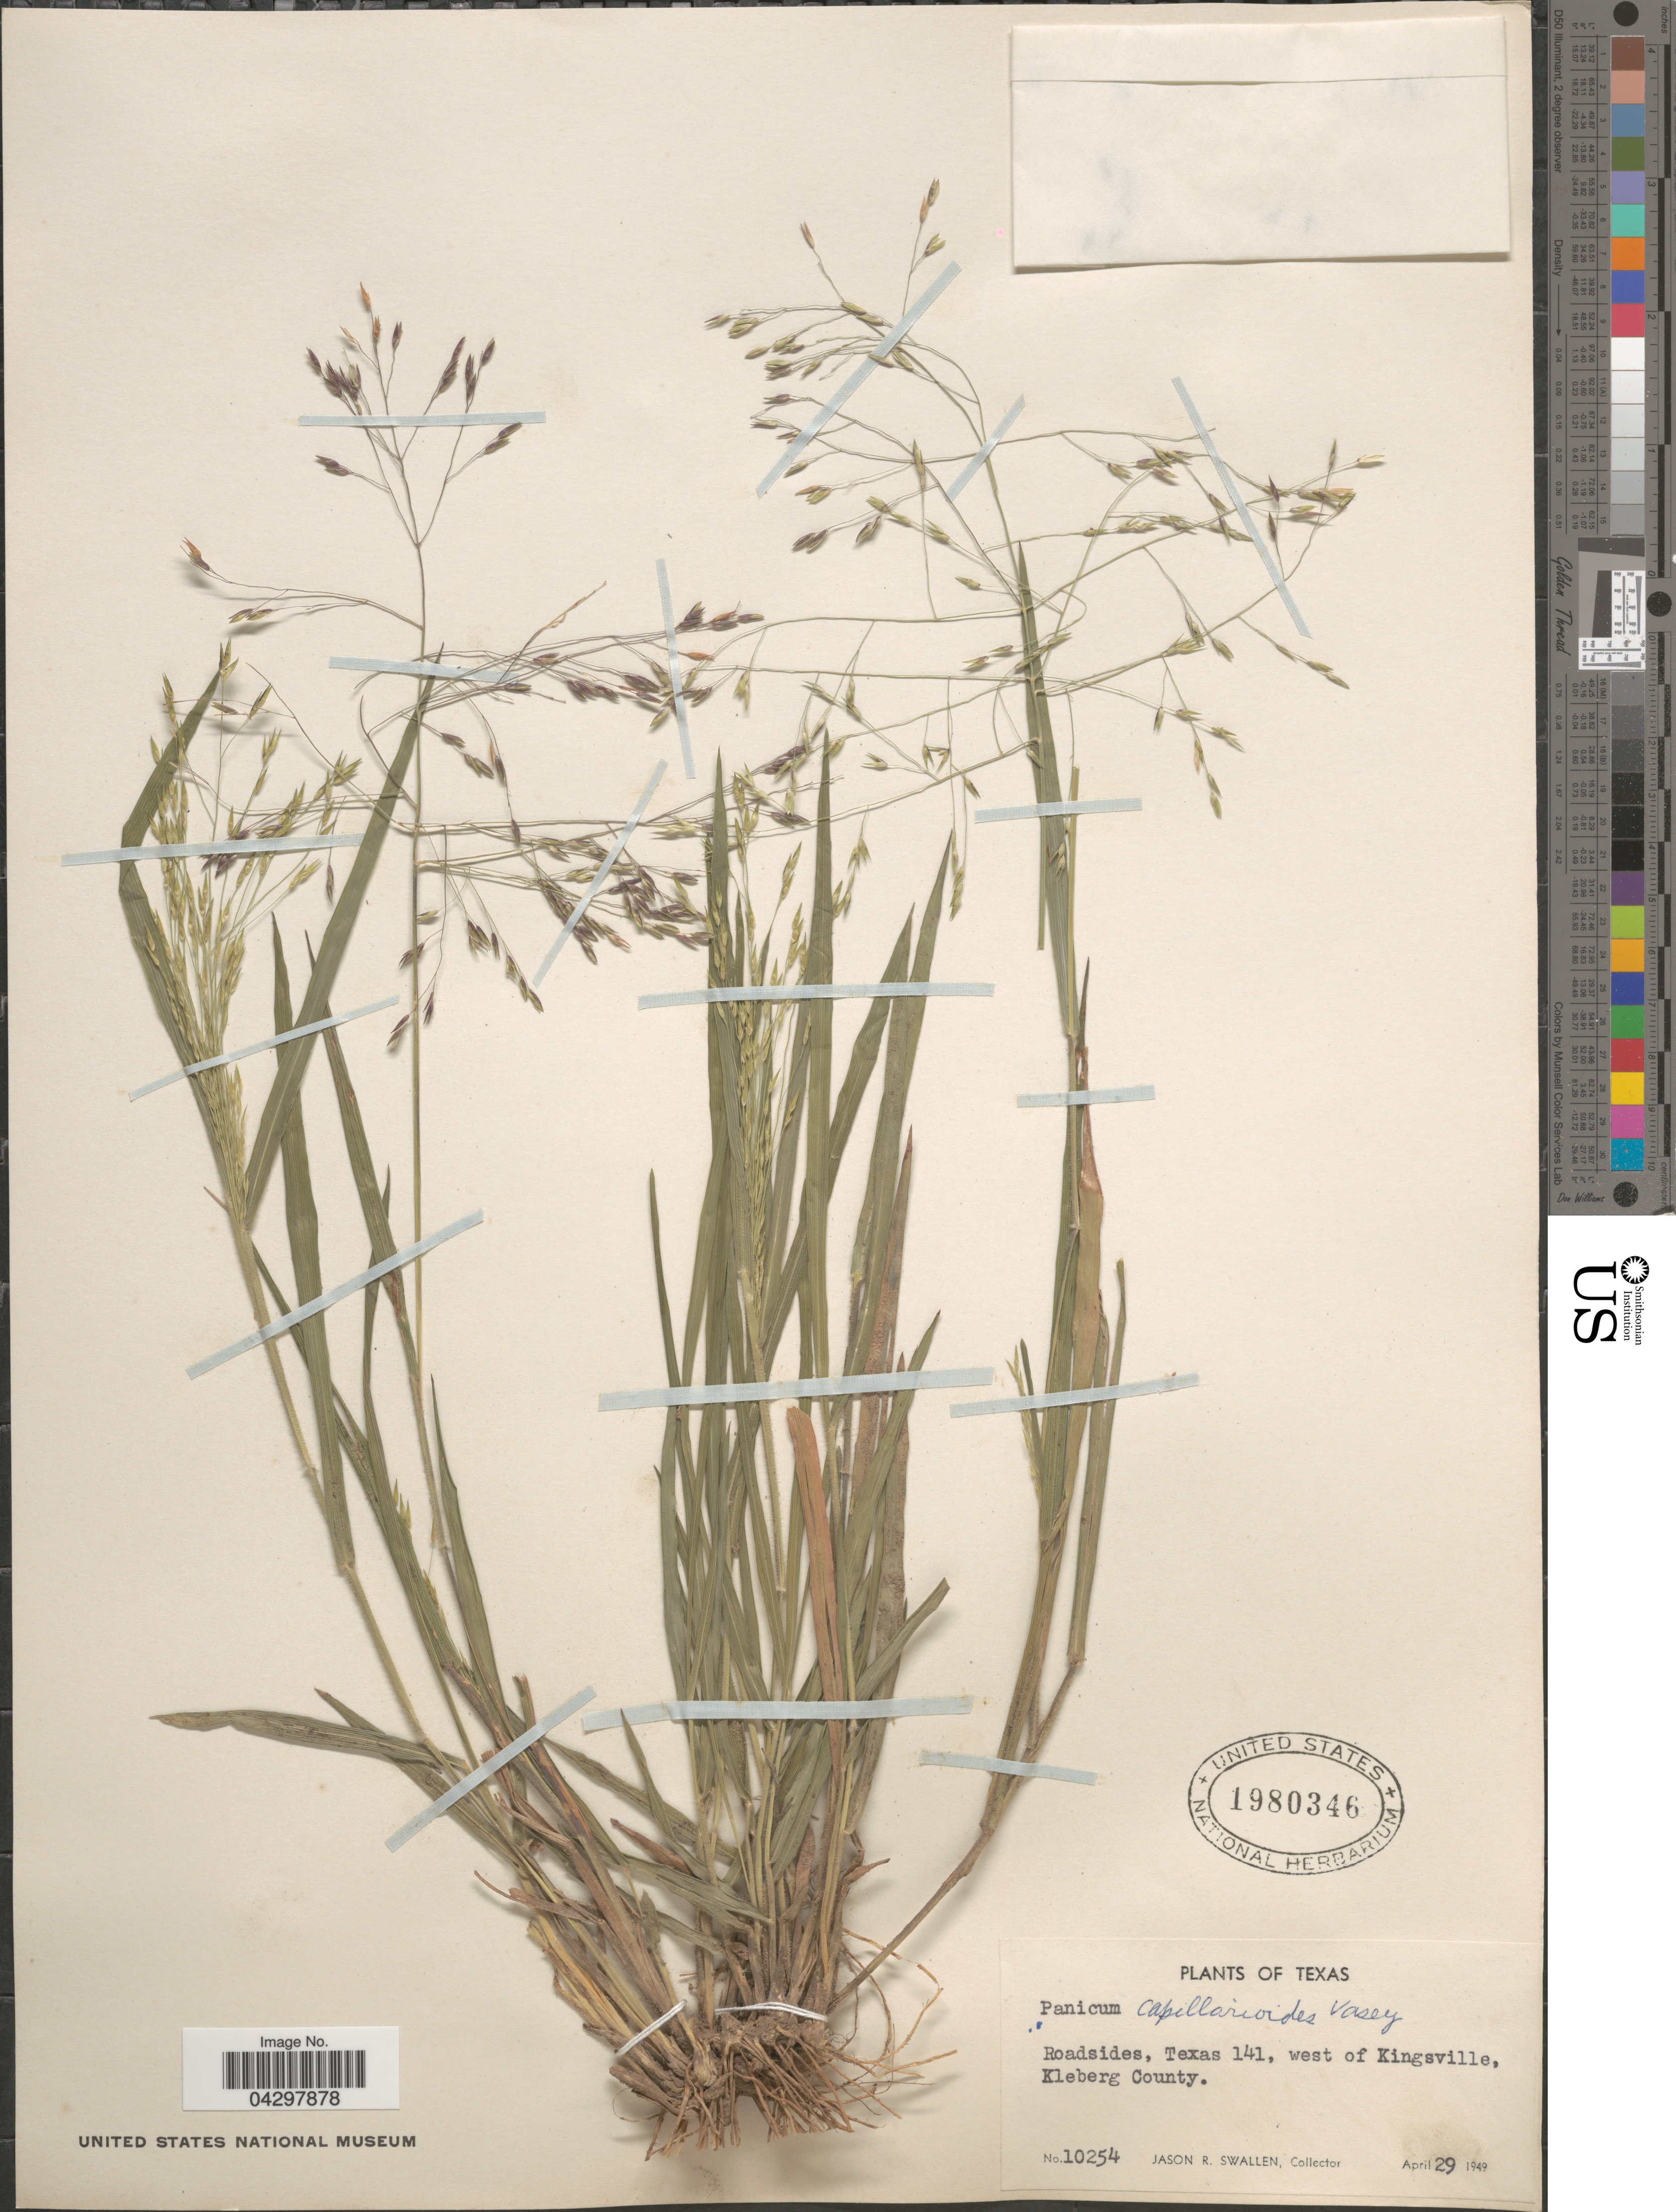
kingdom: Plantae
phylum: Tracheophyta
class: Liliopsida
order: Poales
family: Poaceae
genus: Panicum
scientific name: Panicum capillarioides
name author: Vasey in J.M. Coult.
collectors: J. R. Swallen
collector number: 10254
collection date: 1949-04-29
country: United States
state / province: Texas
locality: Roadsides, Texas 141, west of Kingsville, Kleberg County.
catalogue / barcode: US 1980346